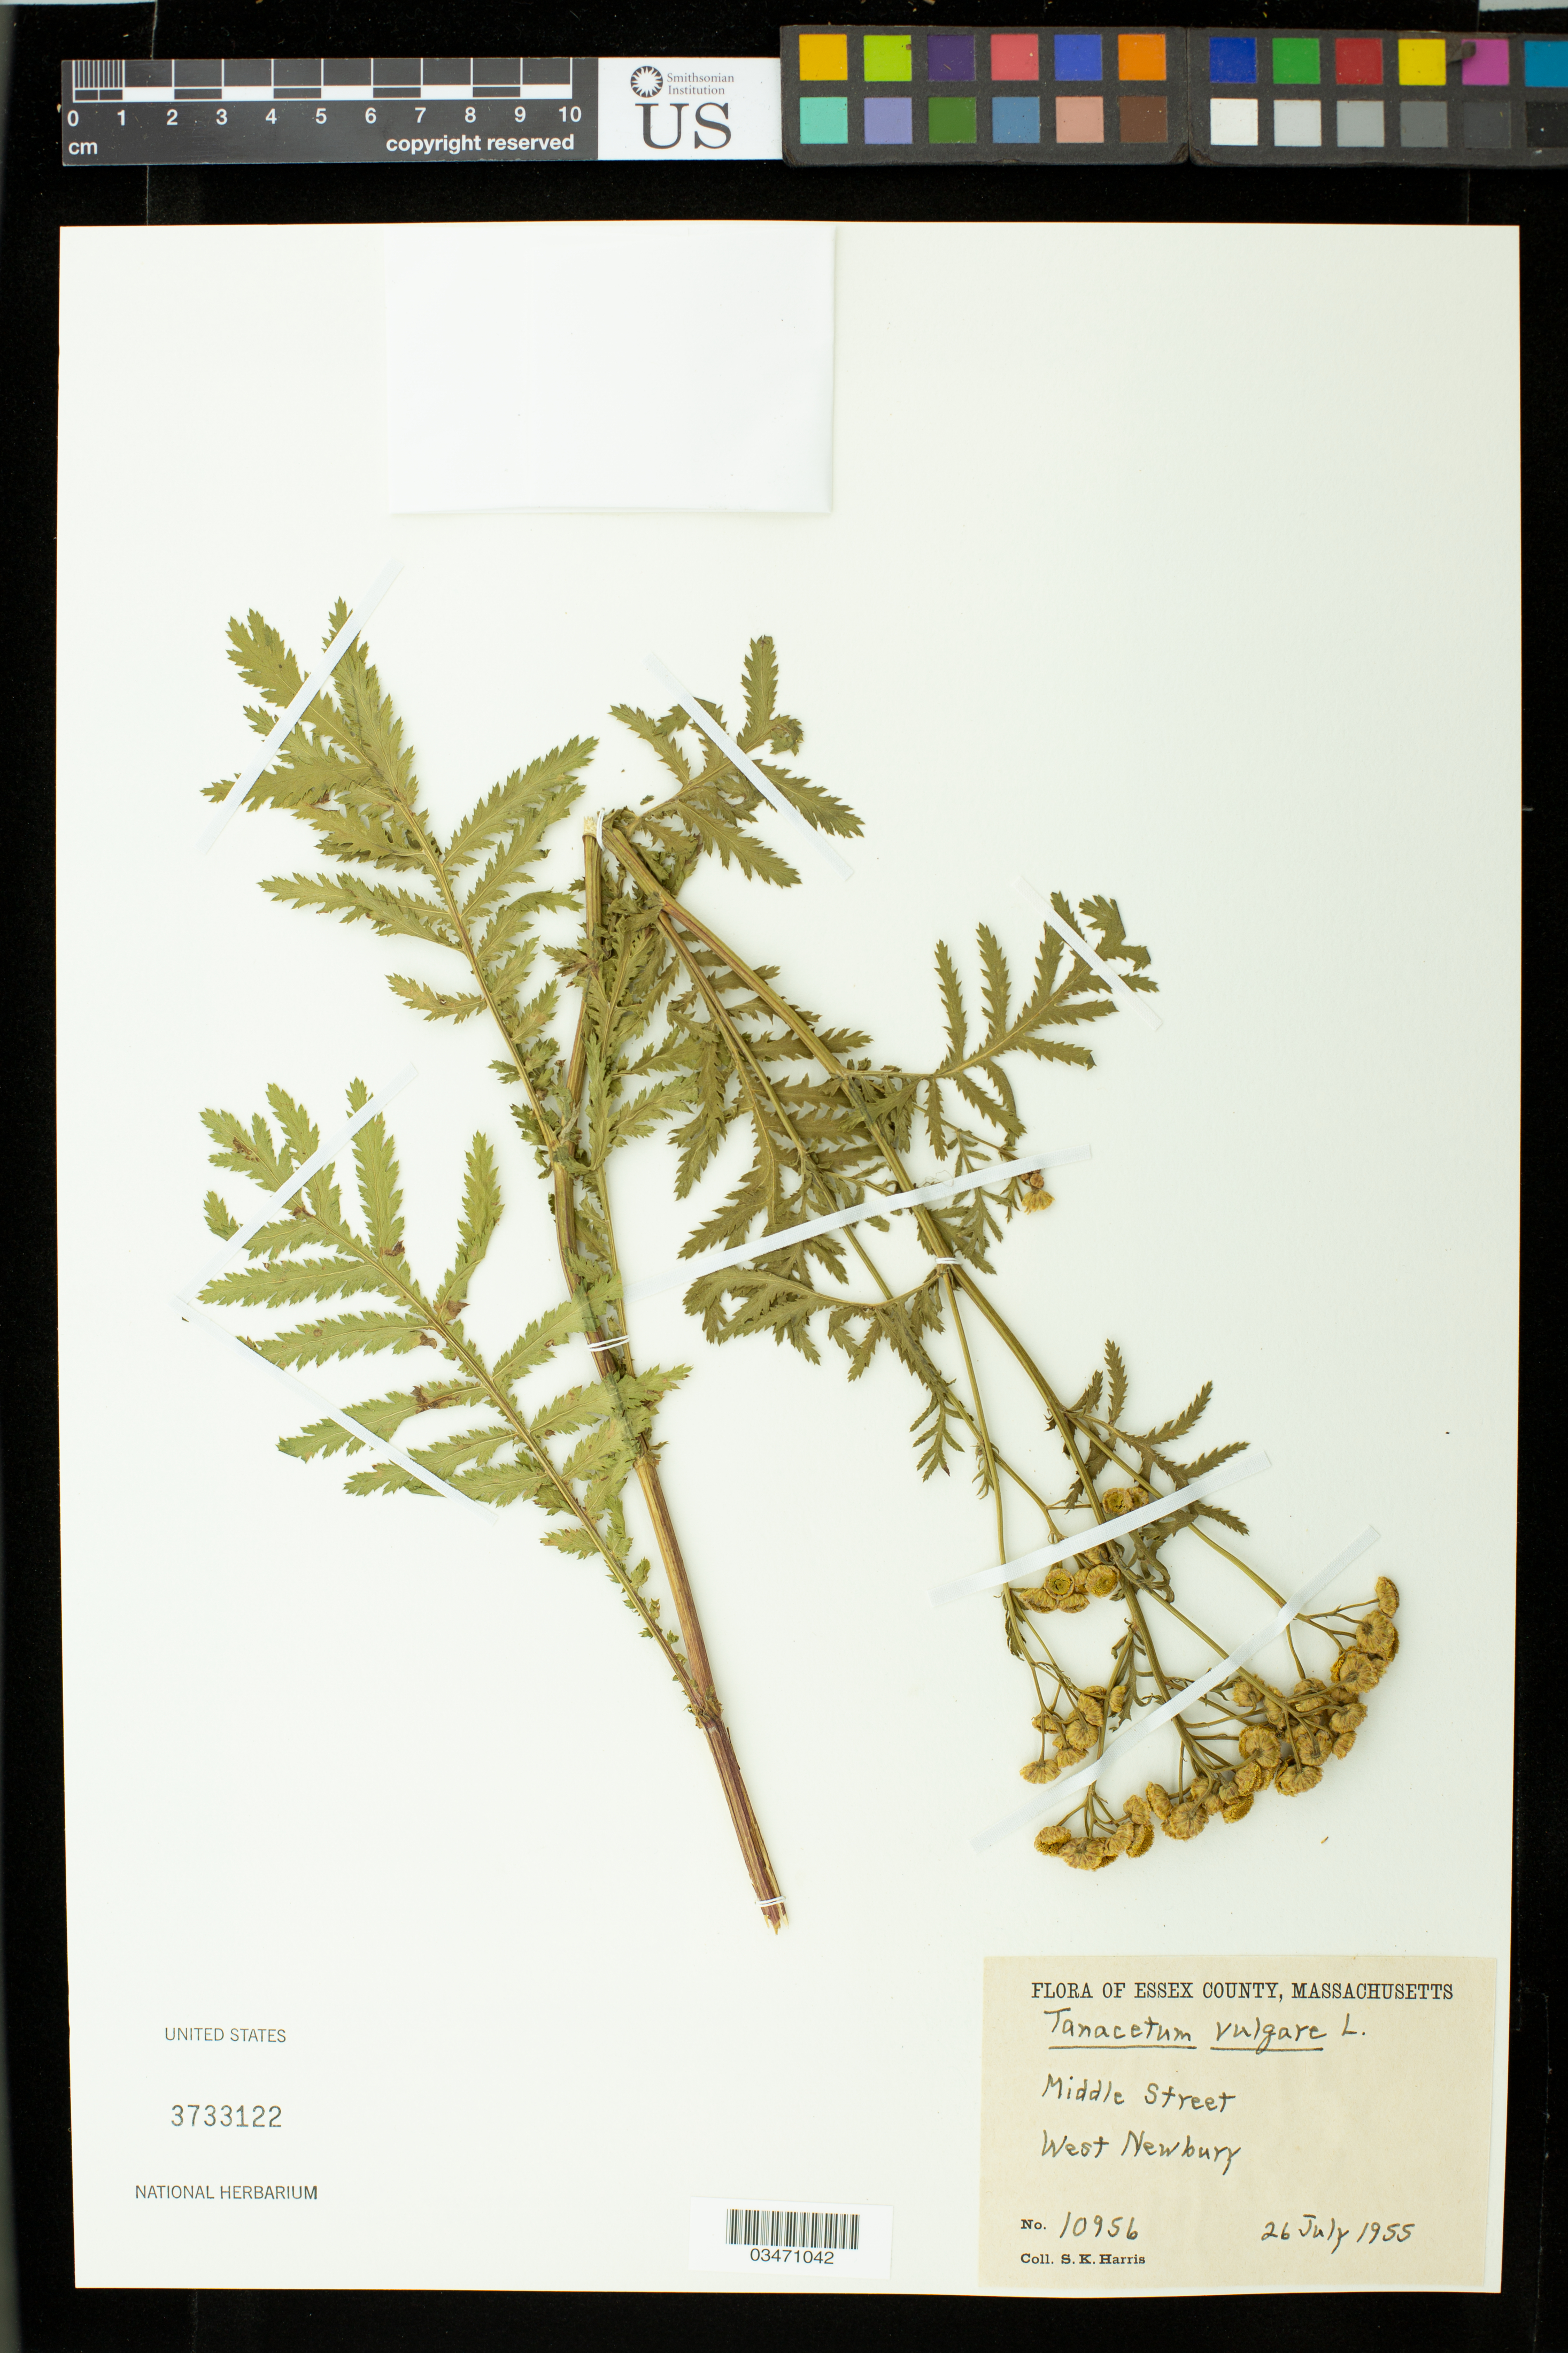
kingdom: Plantae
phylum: Tracheophyta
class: Magnoliopsida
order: Asterales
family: Asteraceae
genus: Tanacetum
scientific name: Tanacetum vulgare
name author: L.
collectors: S. K. Harris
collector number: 10956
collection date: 1955-07-26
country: United States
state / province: Massachusetts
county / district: Essex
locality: Middle Street, West Newbury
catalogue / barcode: US 3733122